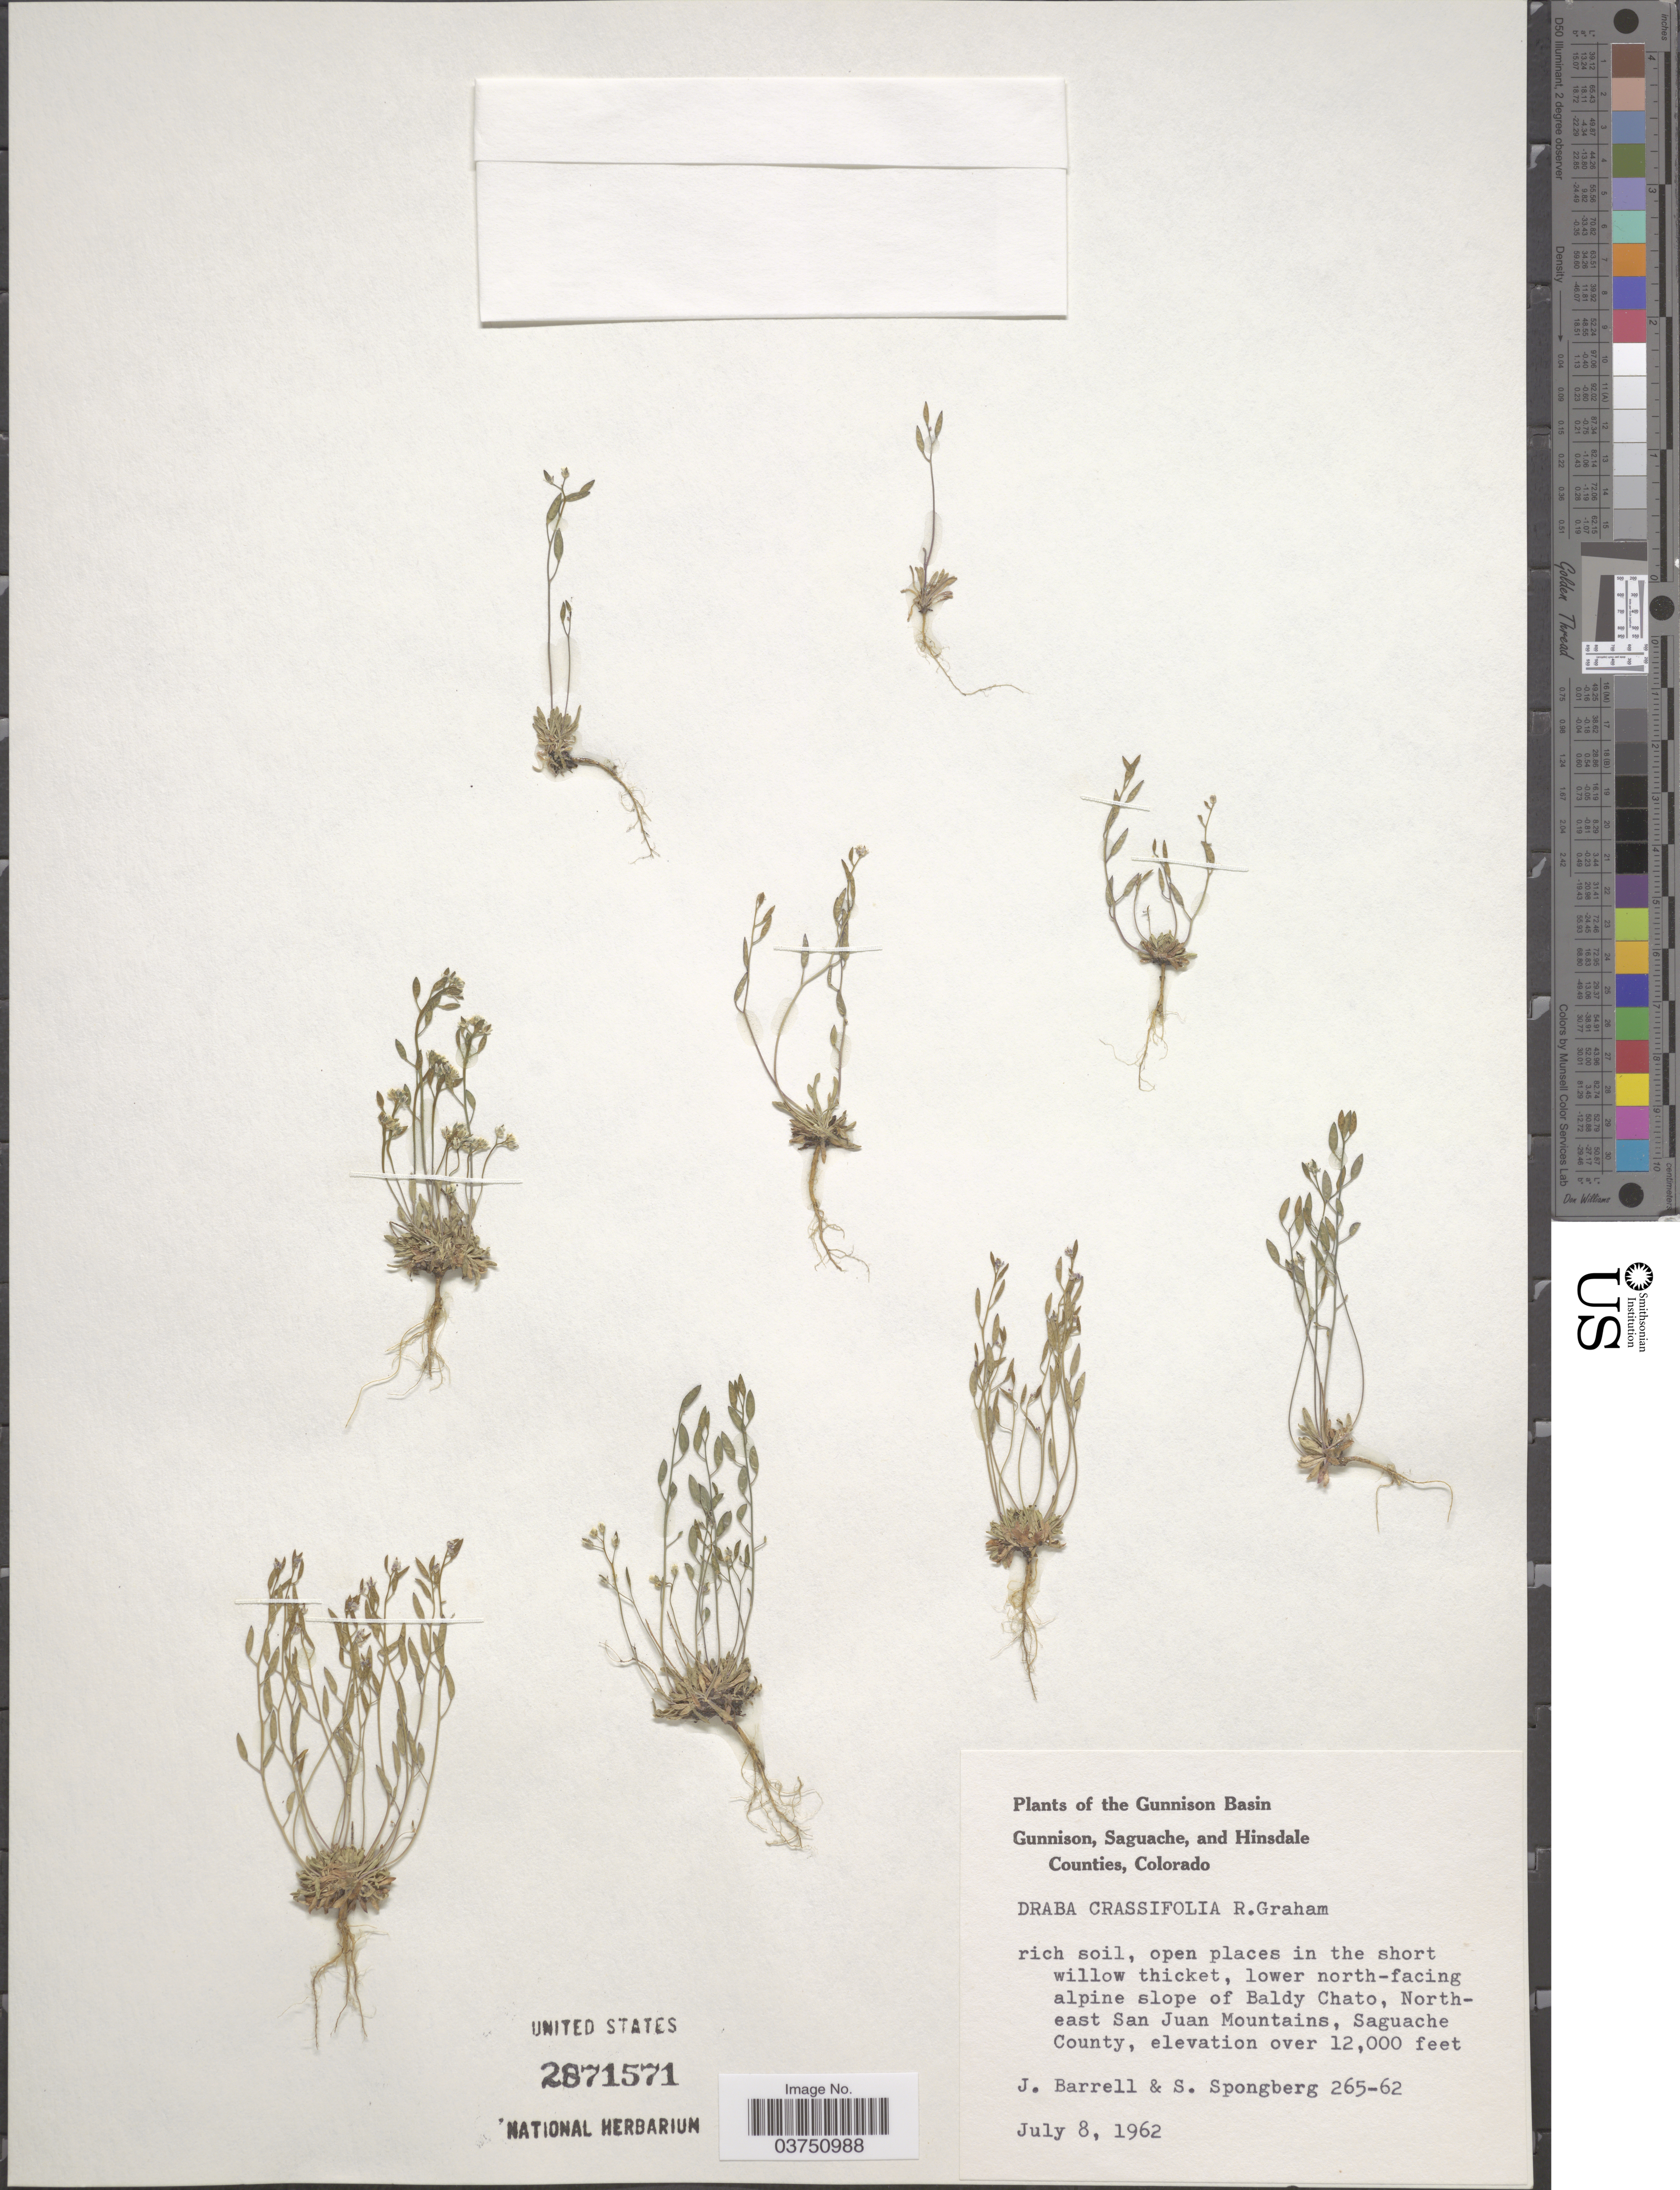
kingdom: Plantae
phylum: Tracheophyta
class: Magnoliopsida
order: Brassicales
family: Brassicaceae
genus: Draba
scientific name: Draba crassifolia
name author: Graham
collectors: J. Barrell & S. A.Spongberg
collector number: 265-62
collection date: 1962-07-08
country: United States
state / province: Colorado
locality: The Gunnison Basin. Lower north-facing alpine slope of Baldy Chato, Northeast San Juan Mountains, Saguache County.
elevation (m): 3658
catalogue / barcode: US 2871571